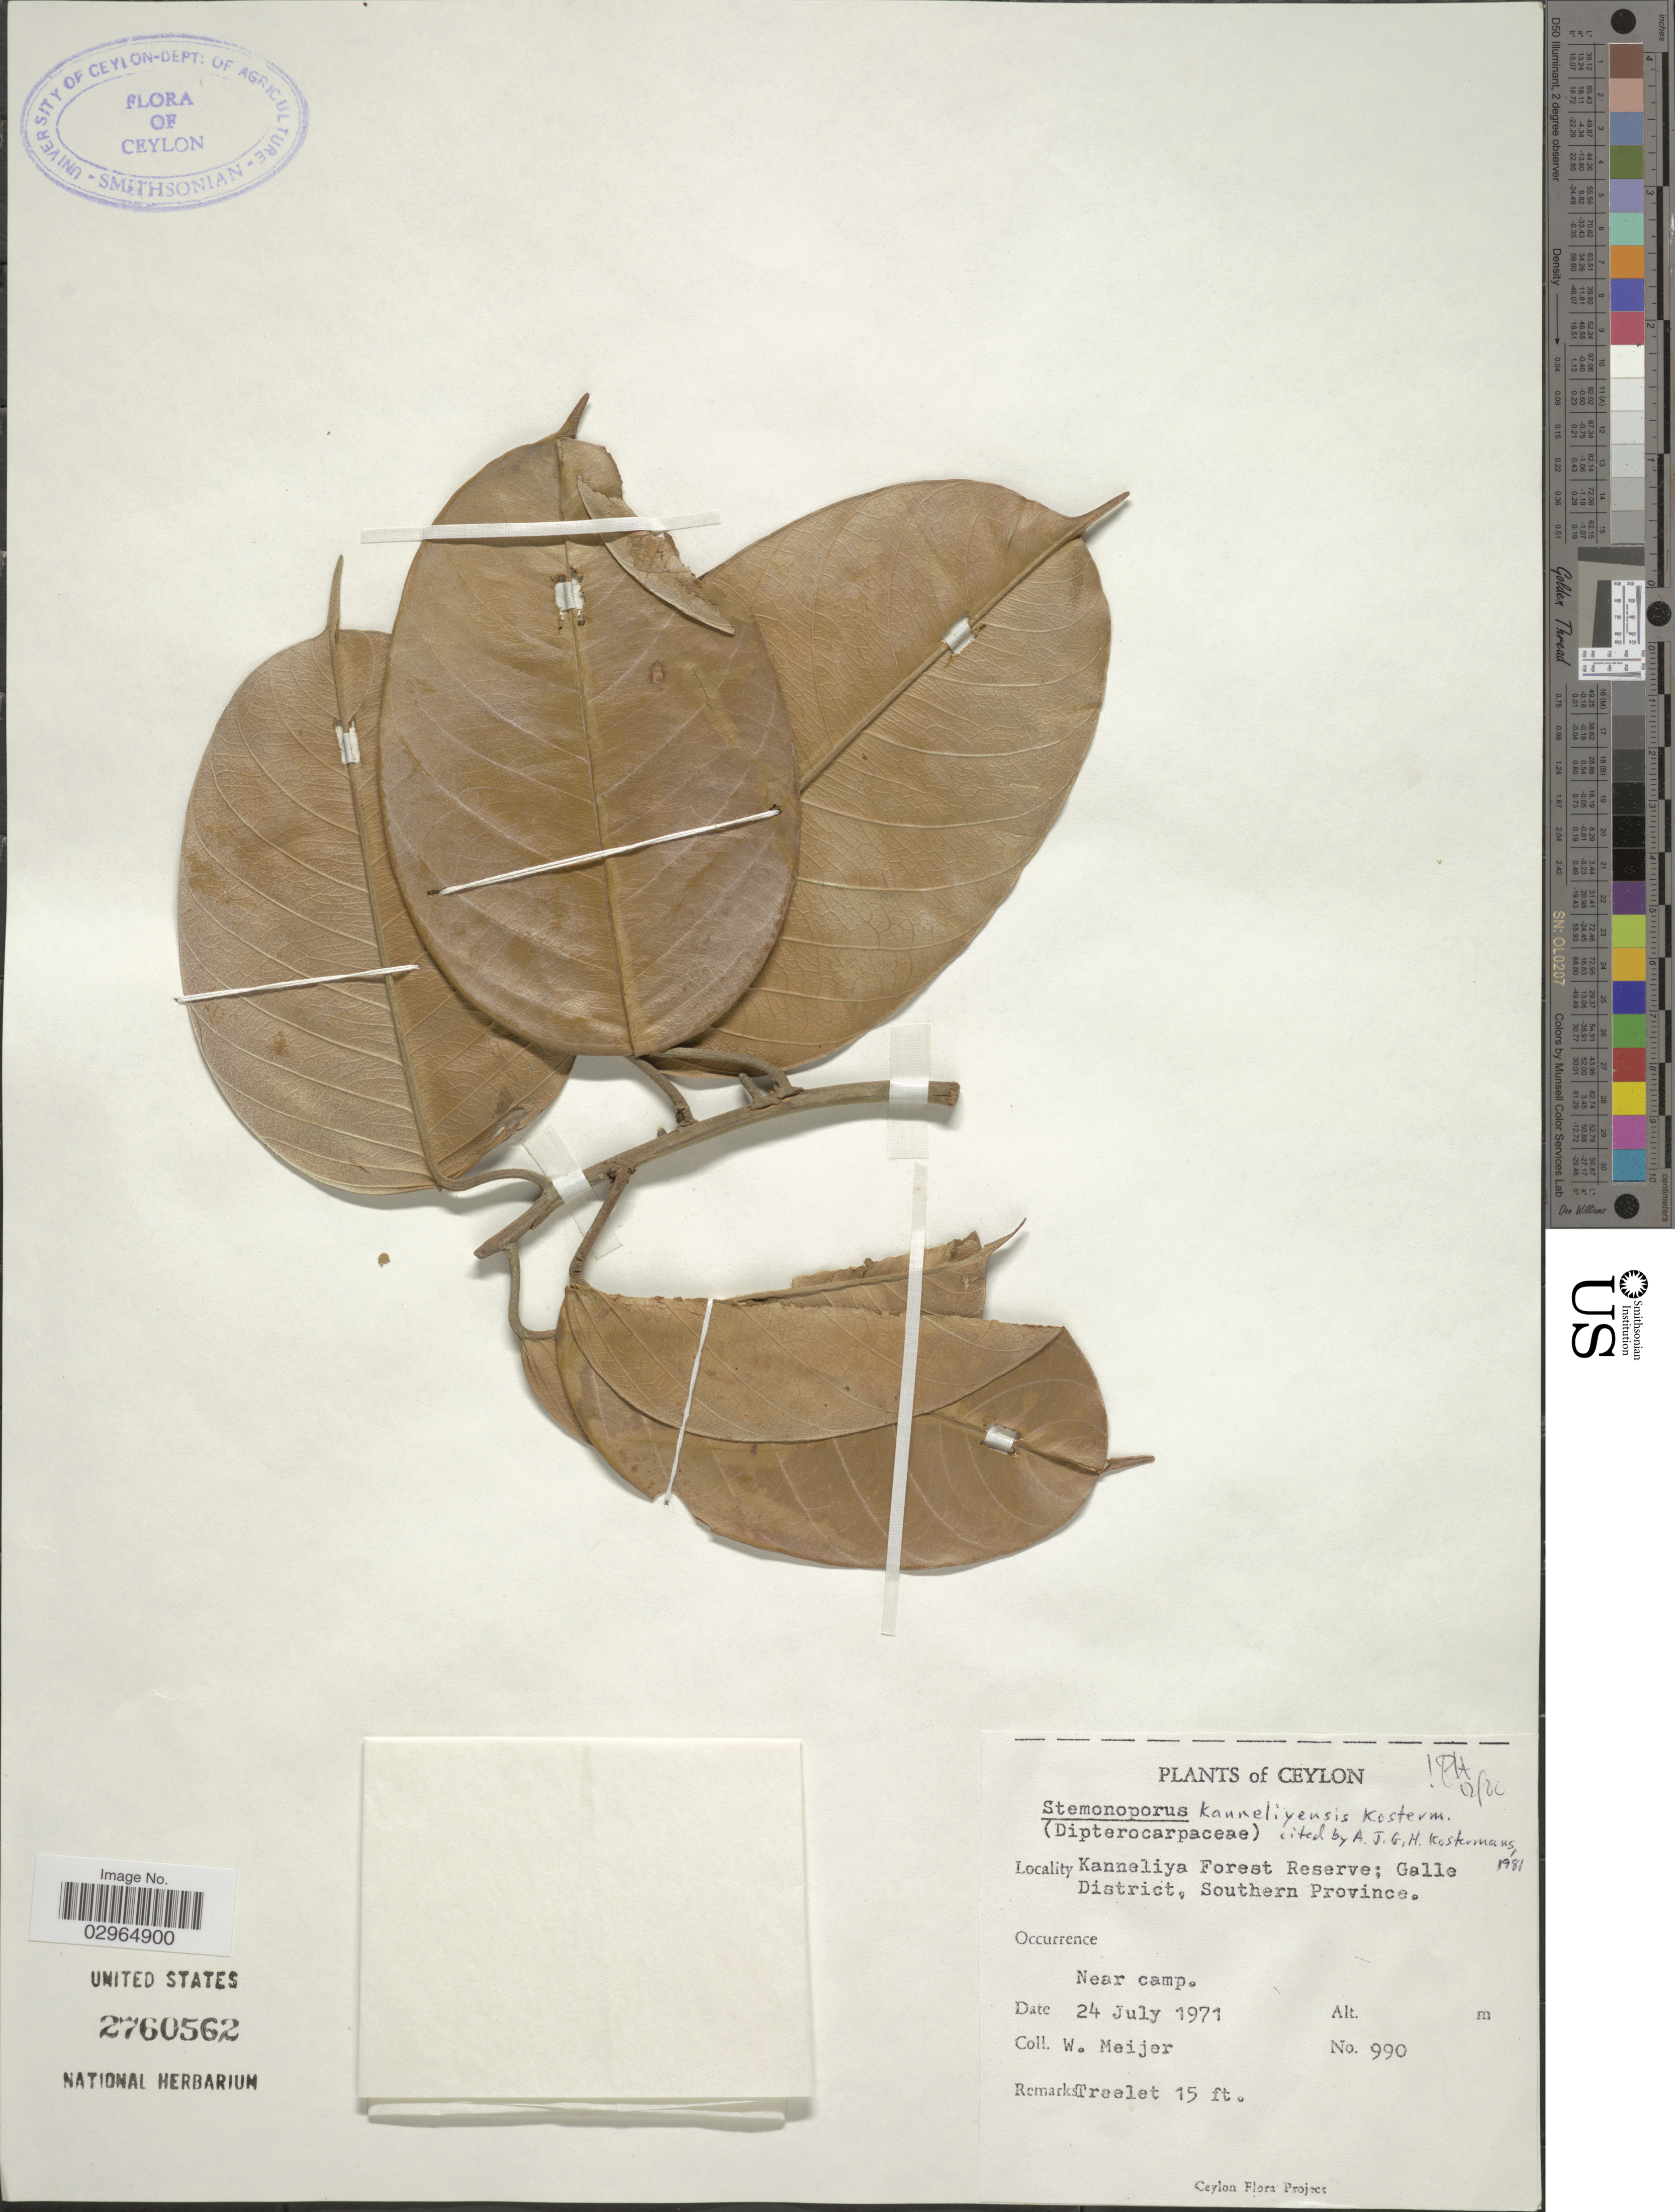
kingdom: Plantae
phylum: Tracheophyta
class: Magnoliopsida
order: Malvales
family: Dipterocarpaceae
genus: Stemonoporus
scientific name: Stemonoporus kanneliyensis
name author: Kosterm.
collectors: W. Meijer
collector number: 990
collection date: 1971-07-24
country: Sri Lanka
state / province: Southern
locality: Ceylon. Kanneliya Forest Reserve; Galle District. Near camp.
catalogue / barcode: US 2760562